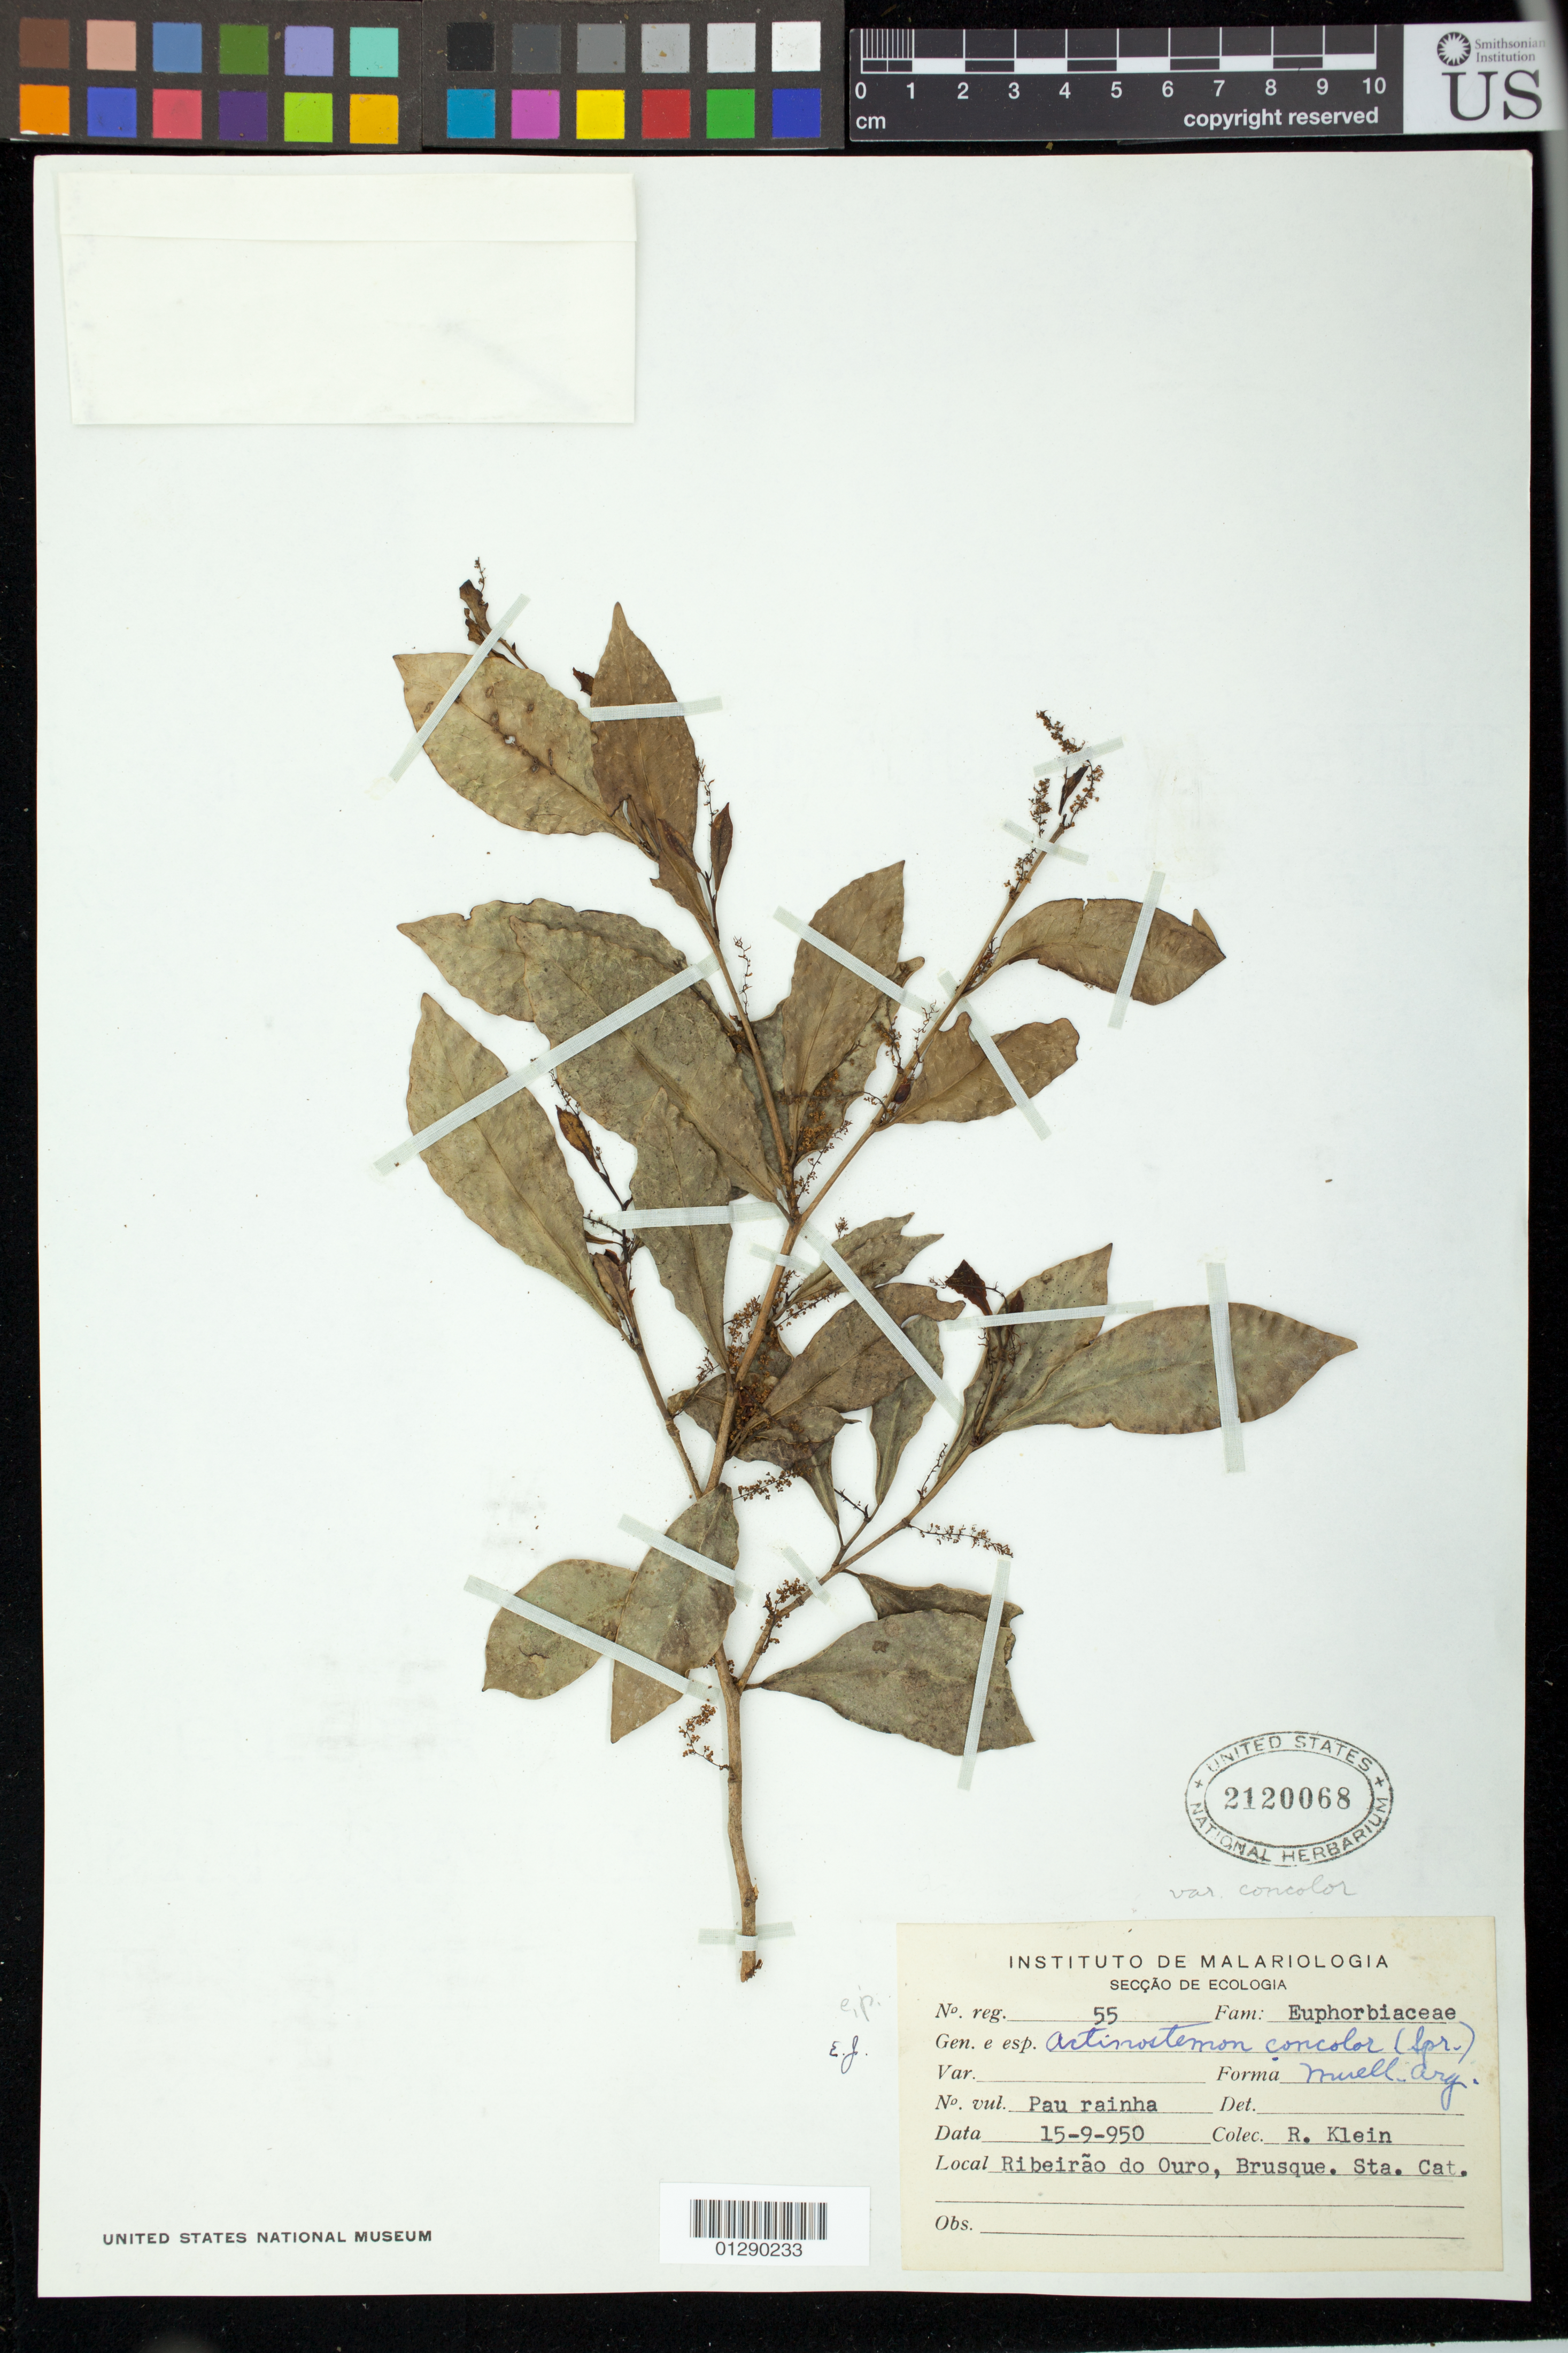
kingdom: Plantae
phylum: Tracheophyta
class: Magnoliopsida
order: Malpighiales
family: Euphorbiaceae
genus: Actinostemon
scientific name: Actinostemon concolor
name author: (Spreng.) Müll. Arg.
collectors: R. M. Klein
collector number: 55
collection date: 1950-09-15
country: Brazil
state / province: Santa Catarina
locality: Ribeirao do Ouro, Brusque.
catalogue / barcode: US 2120068